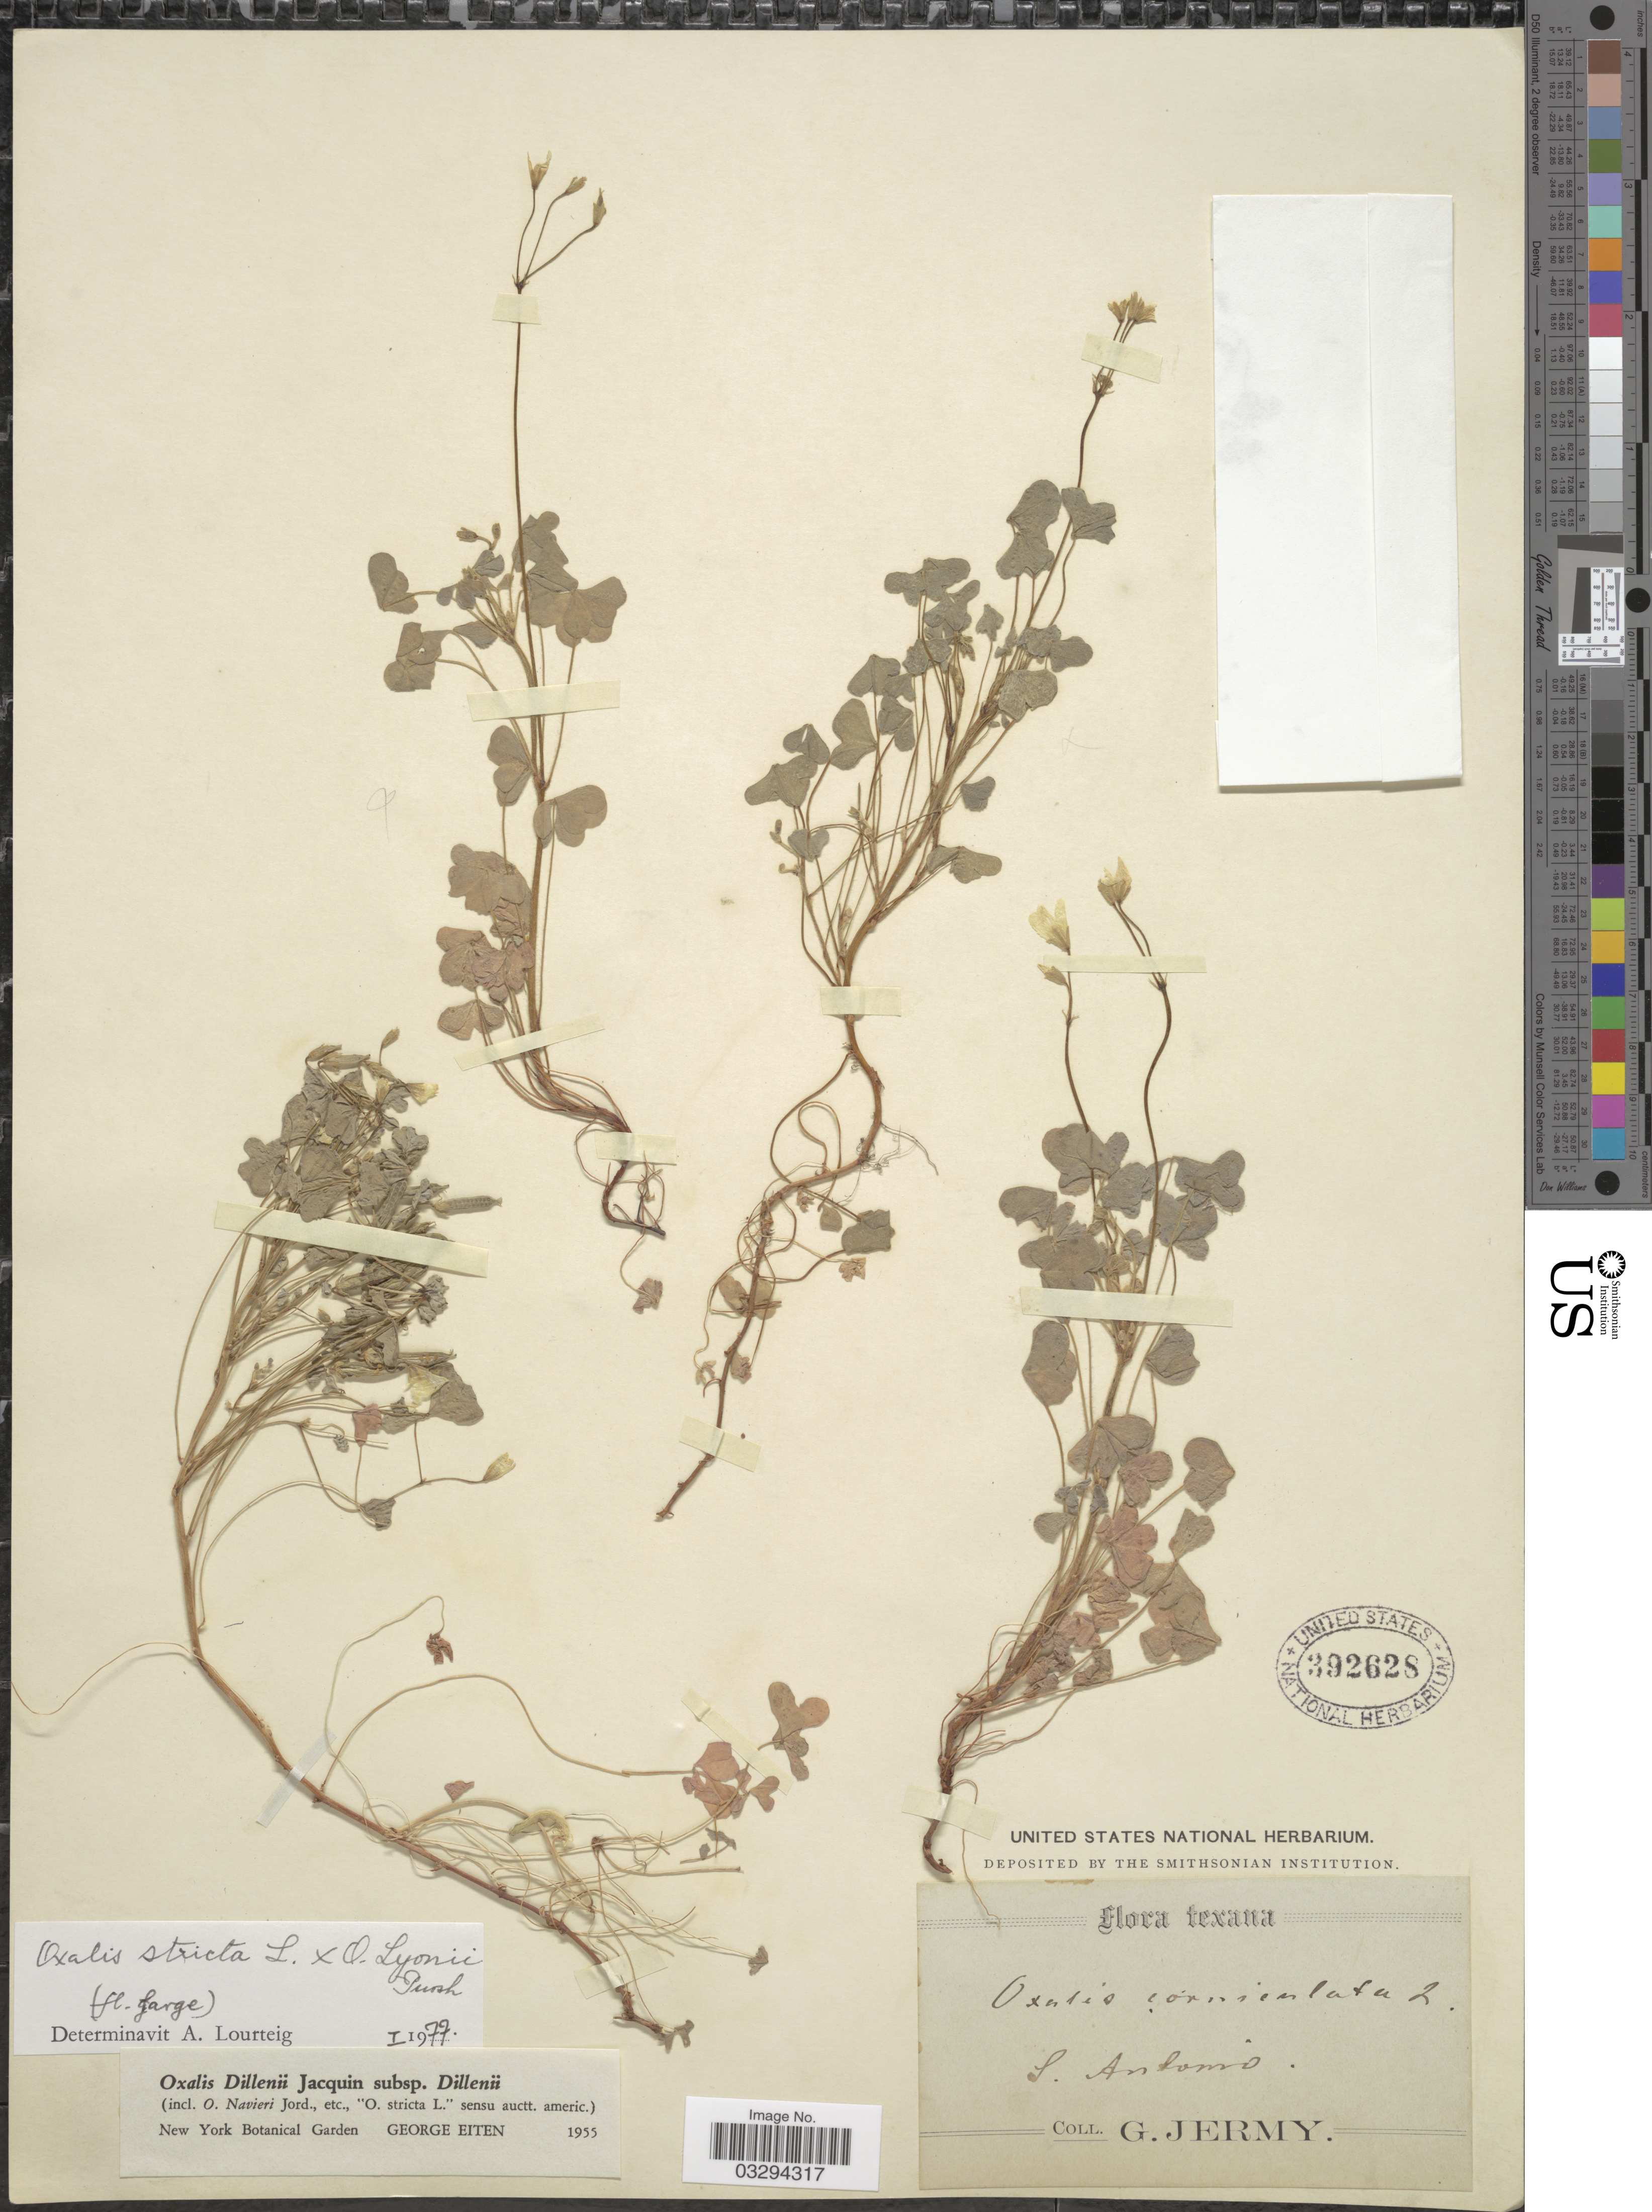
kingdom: Plantae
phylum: Tracheophyta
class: Magnoliopsida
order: Oxalidales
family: Oxalidaceae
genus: Oxalis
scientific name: Oxalis lyonii x O. stricta L.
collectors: G. Jermy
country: United States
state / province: Texas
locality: S. Antonio.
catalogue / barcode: US 392628